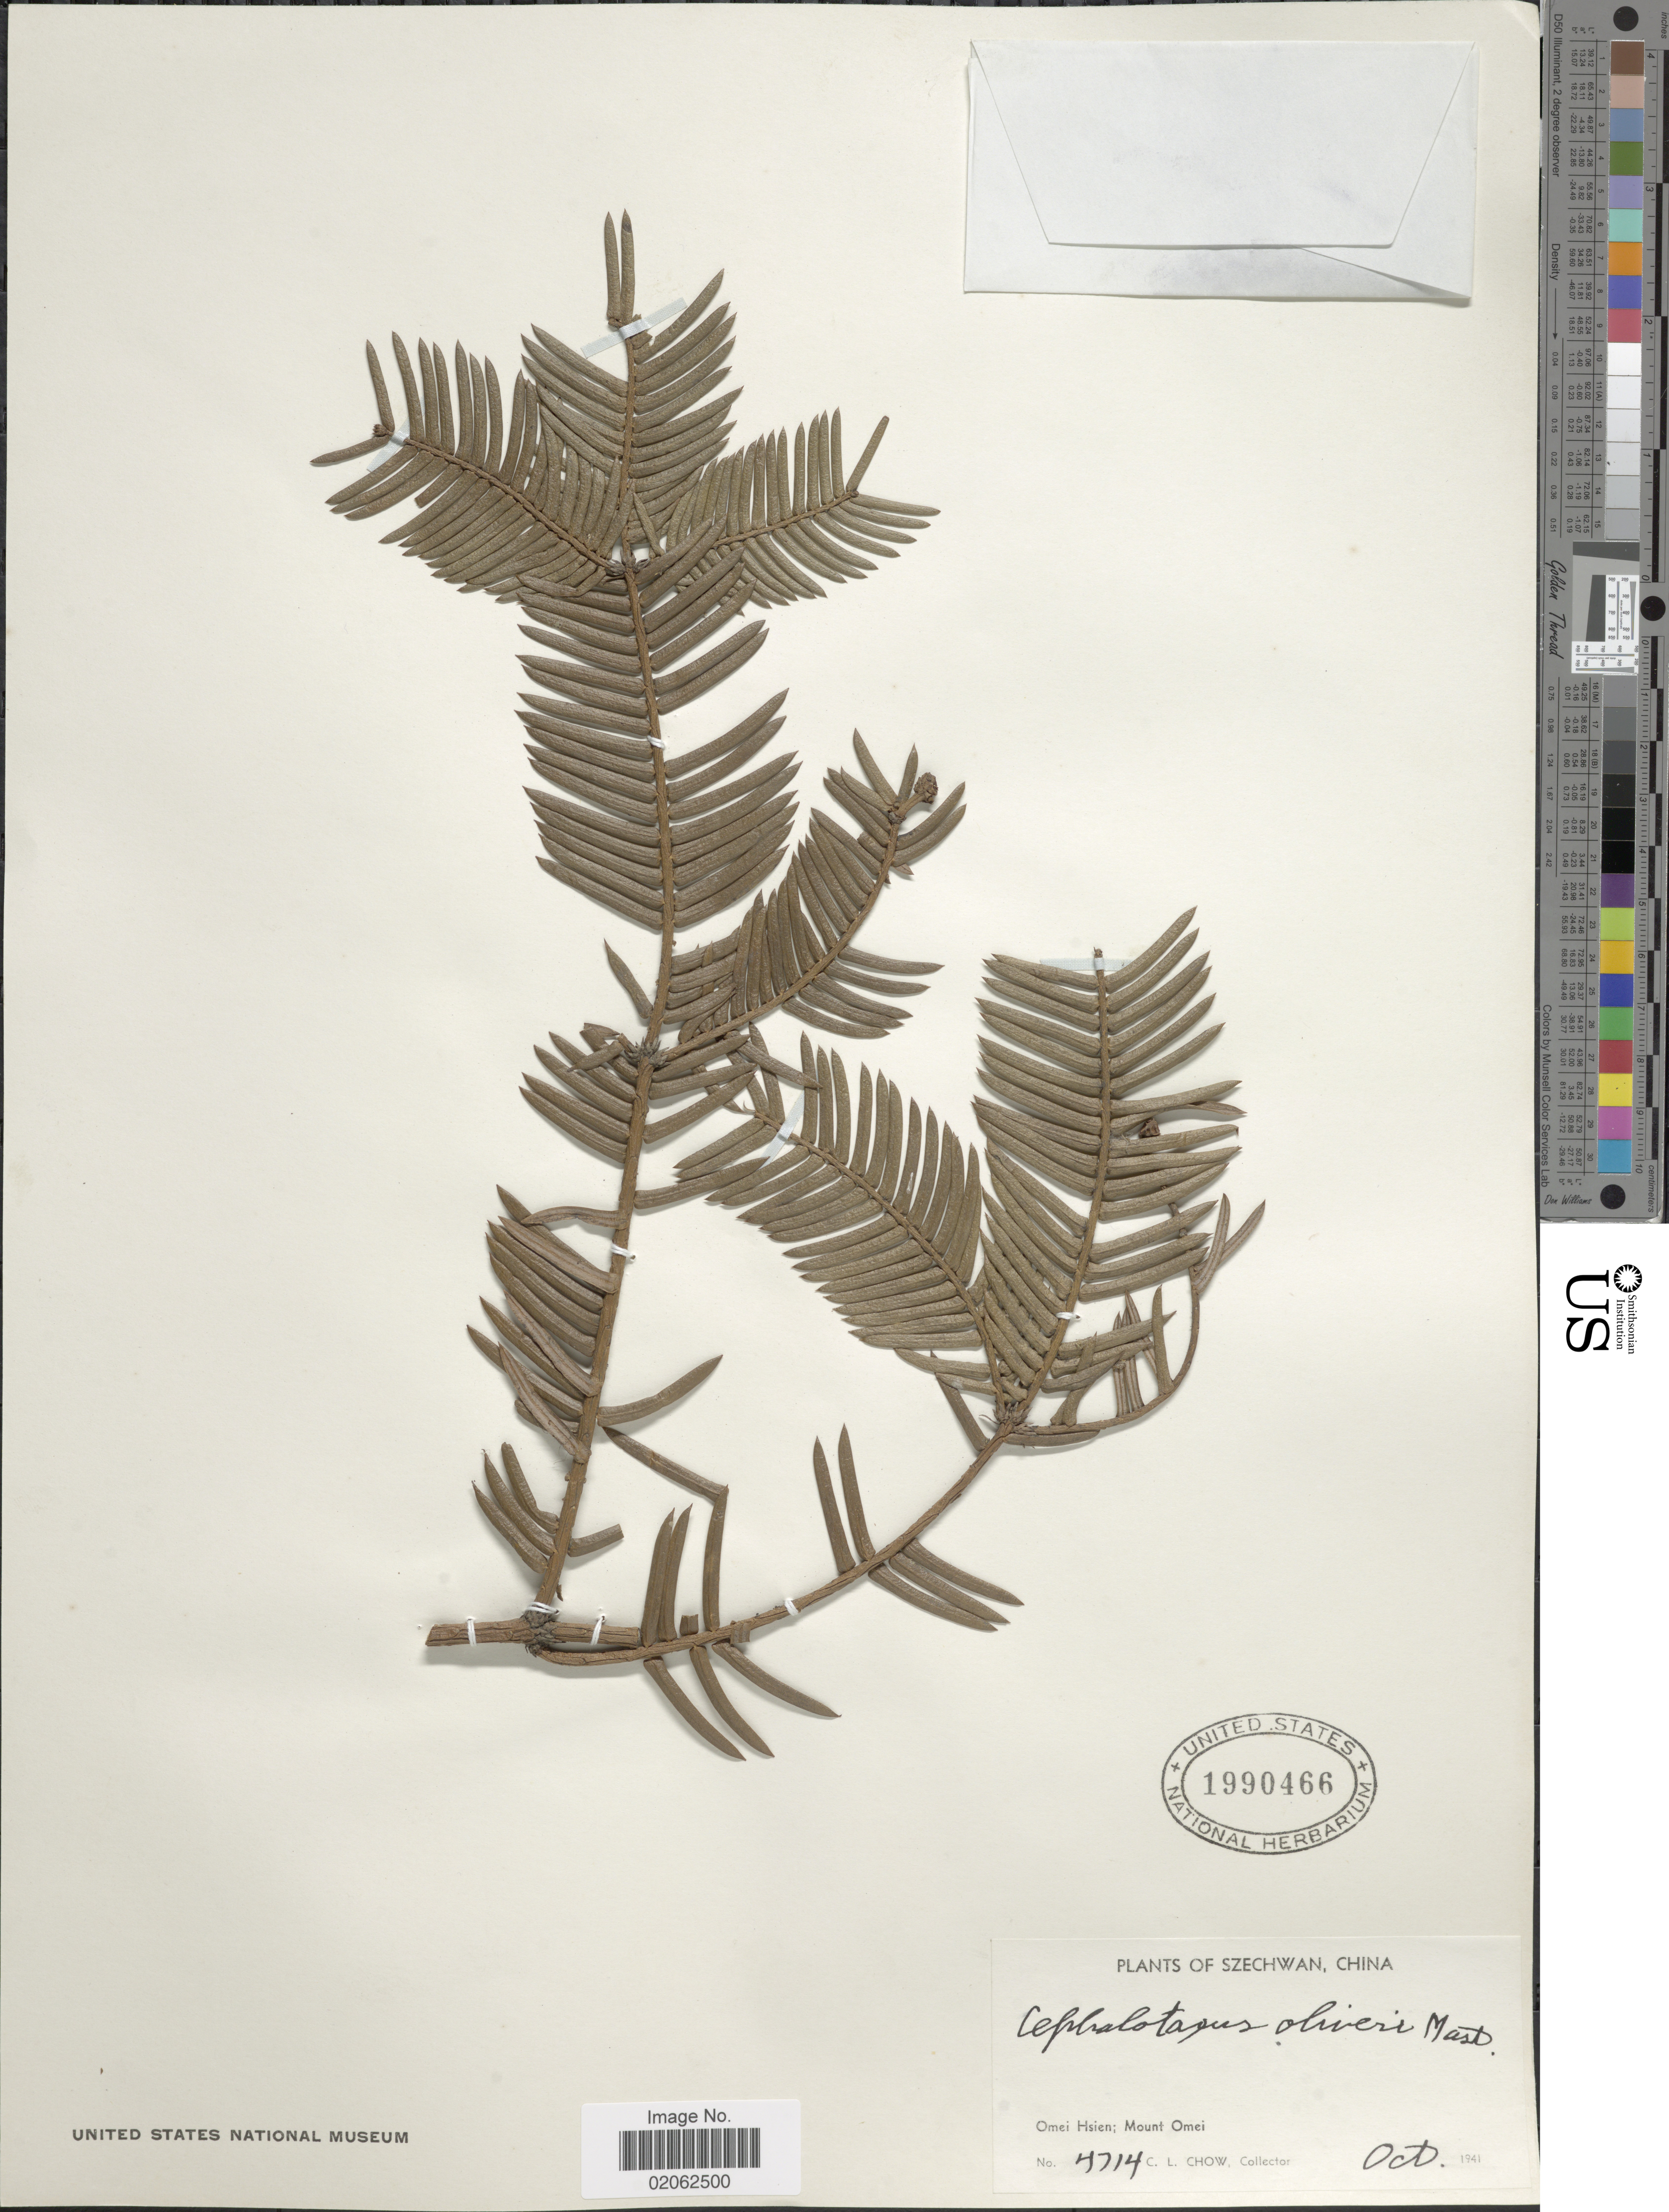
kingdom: Plantae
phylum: Tracheophyta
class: Pinopsida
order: Pinales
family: Cephalotaxaceae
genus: Cephalotaxus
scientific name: Cephalotaxus oliveri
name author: Mast.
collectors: C. Chow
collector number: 4714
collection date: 1941-10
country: China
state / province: Sichuan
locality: Szechwan. Omei Hsien; Mount Omei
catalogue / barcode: US 1990466